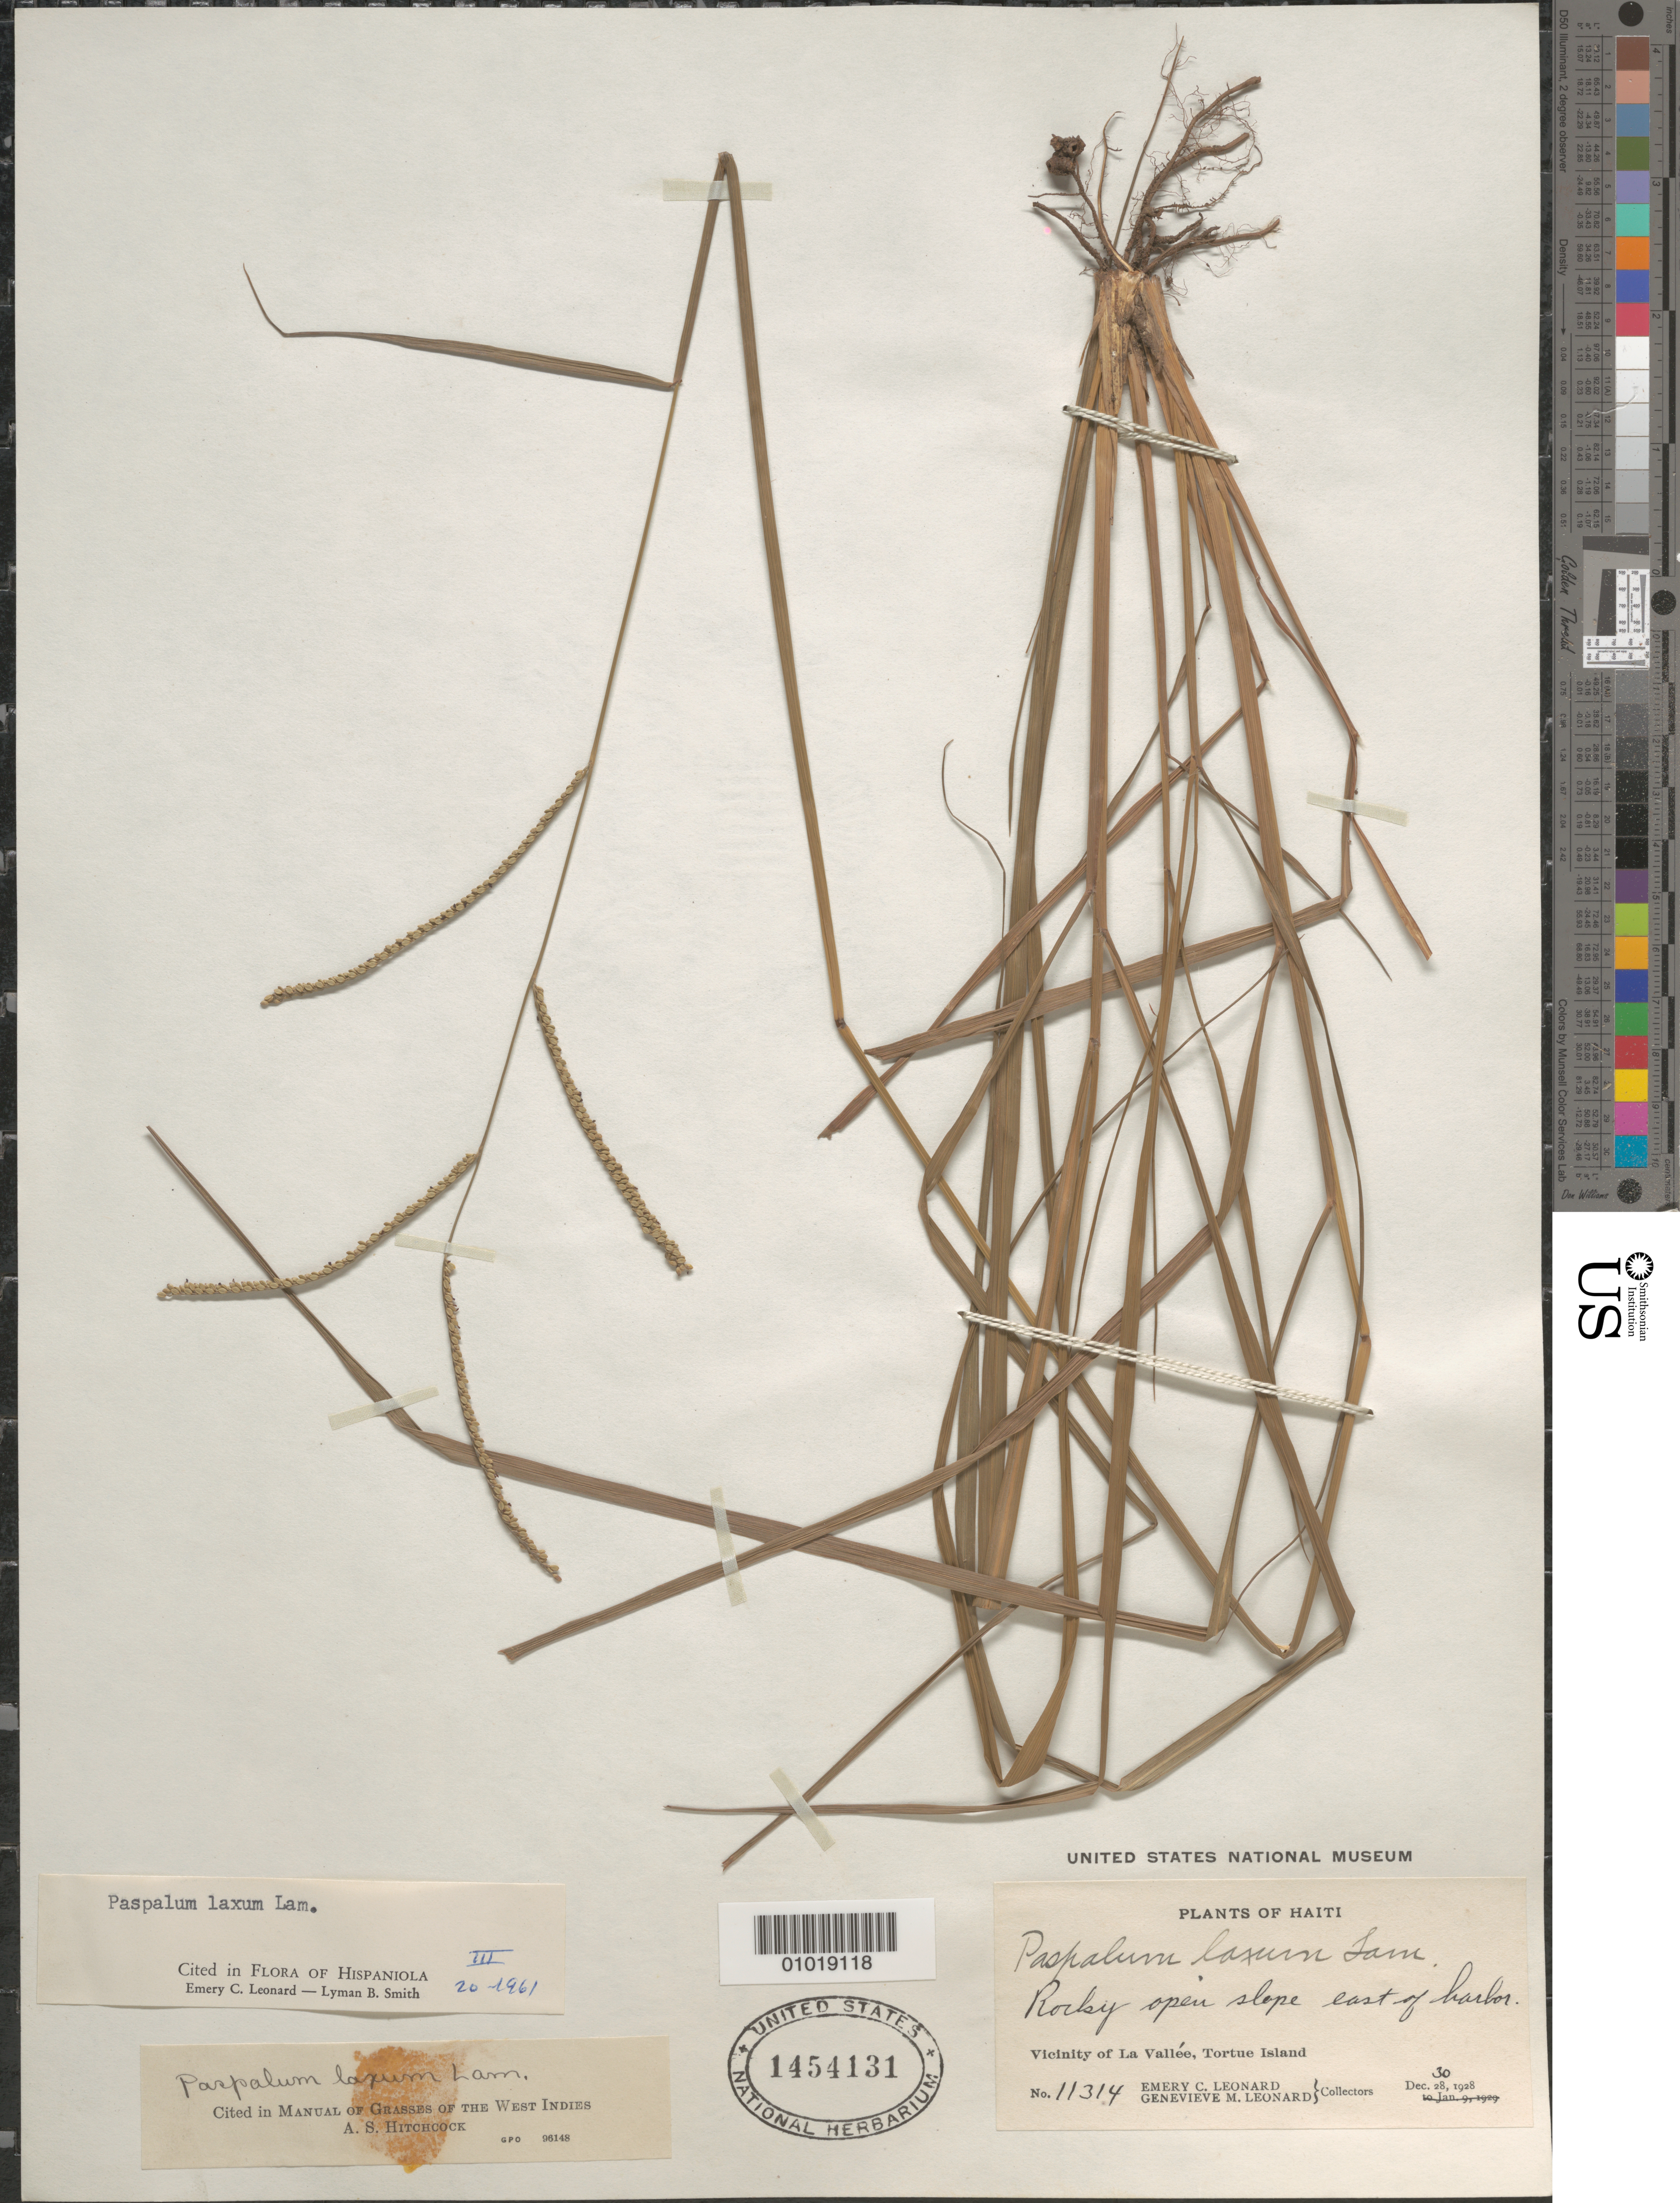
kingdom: Plantae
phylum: Tracheophyta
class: Liliopsida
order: Poales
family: Poaceae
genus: Paspalum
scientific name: Paspalum laxum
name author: Lam.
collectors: E. C. Leonard & G. M. Leonard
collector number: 11314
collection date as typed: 30 Dec 1928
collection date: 1928-12-30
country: Haiti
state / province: Nord-Óuest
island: Île de la Tortue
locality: Vicinity of La Vallee, Tortue Island, E of harbor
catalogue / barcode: US 1454131